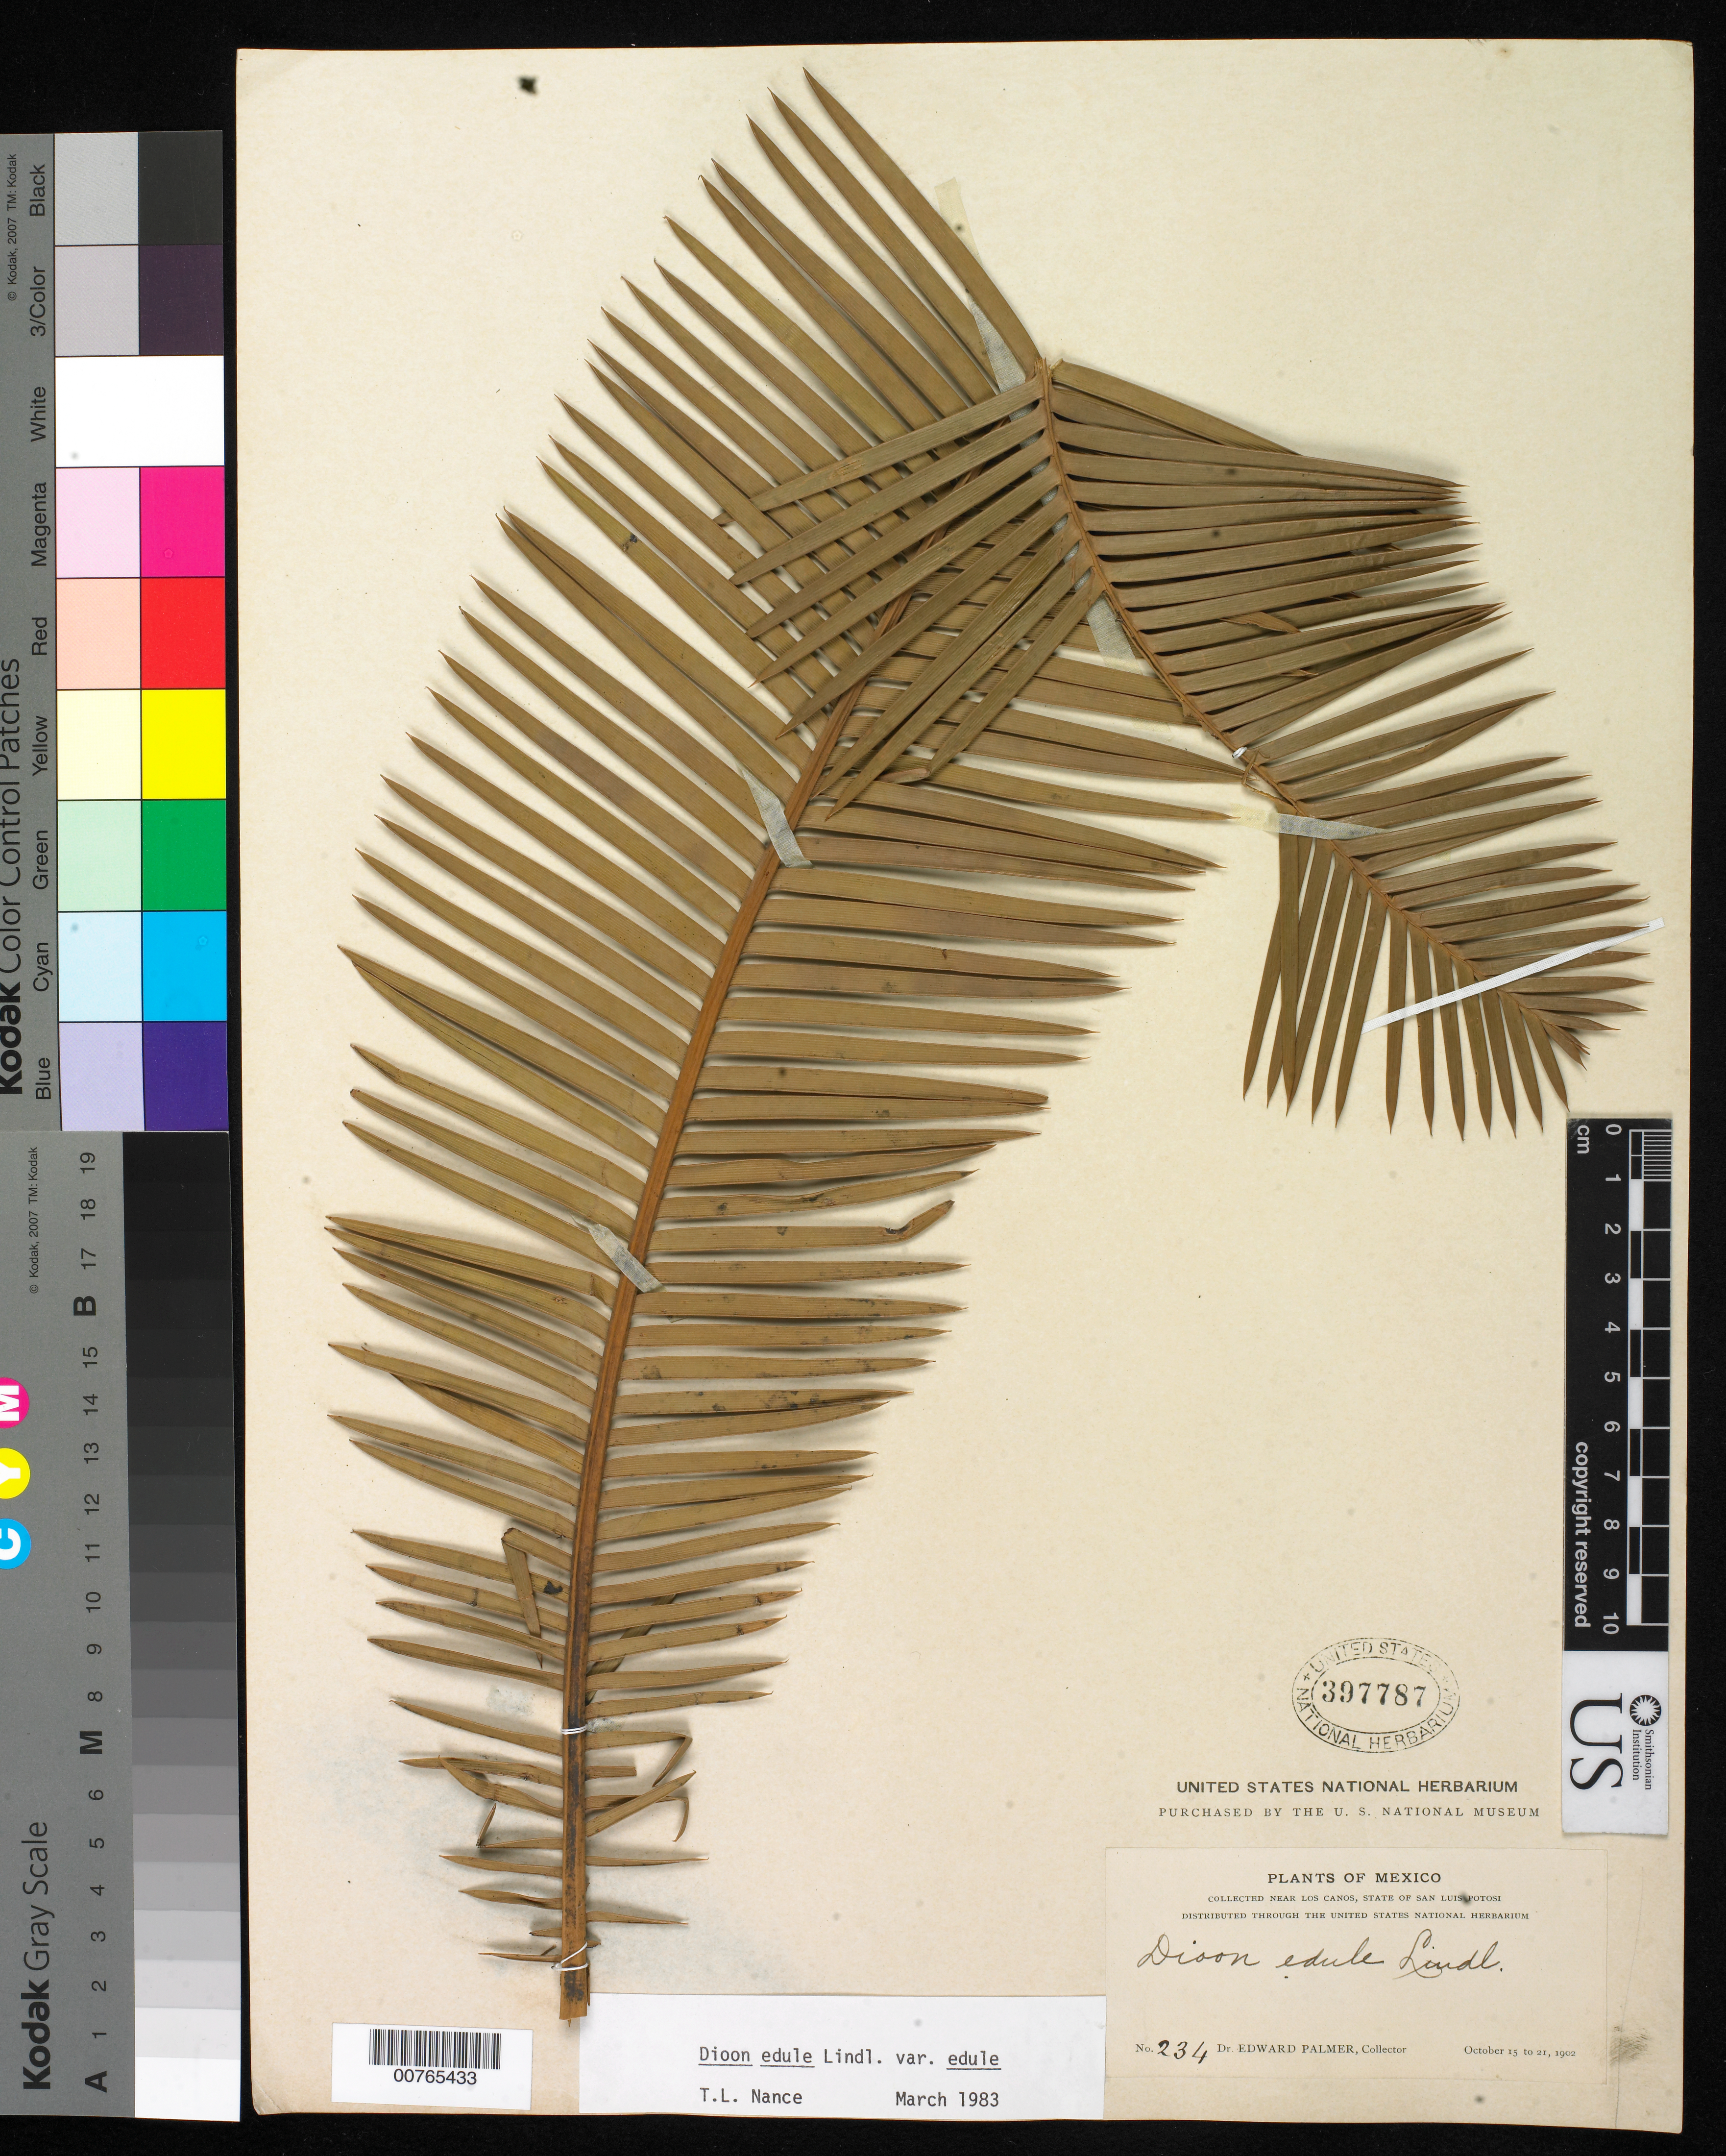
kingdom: Plantae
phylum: Tracheophyta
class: Cycadopsida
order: Cycadales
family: Zamiaceae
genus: Dioon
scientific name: Dioon edule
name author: Lindl.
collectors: E. Palmer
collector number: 234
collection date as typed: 15 Oct 1902 to 21 Oct 1902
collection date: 1902-10-15/1902-10-21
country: Mexico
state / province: San Luis Potosi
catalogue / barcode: US 397787